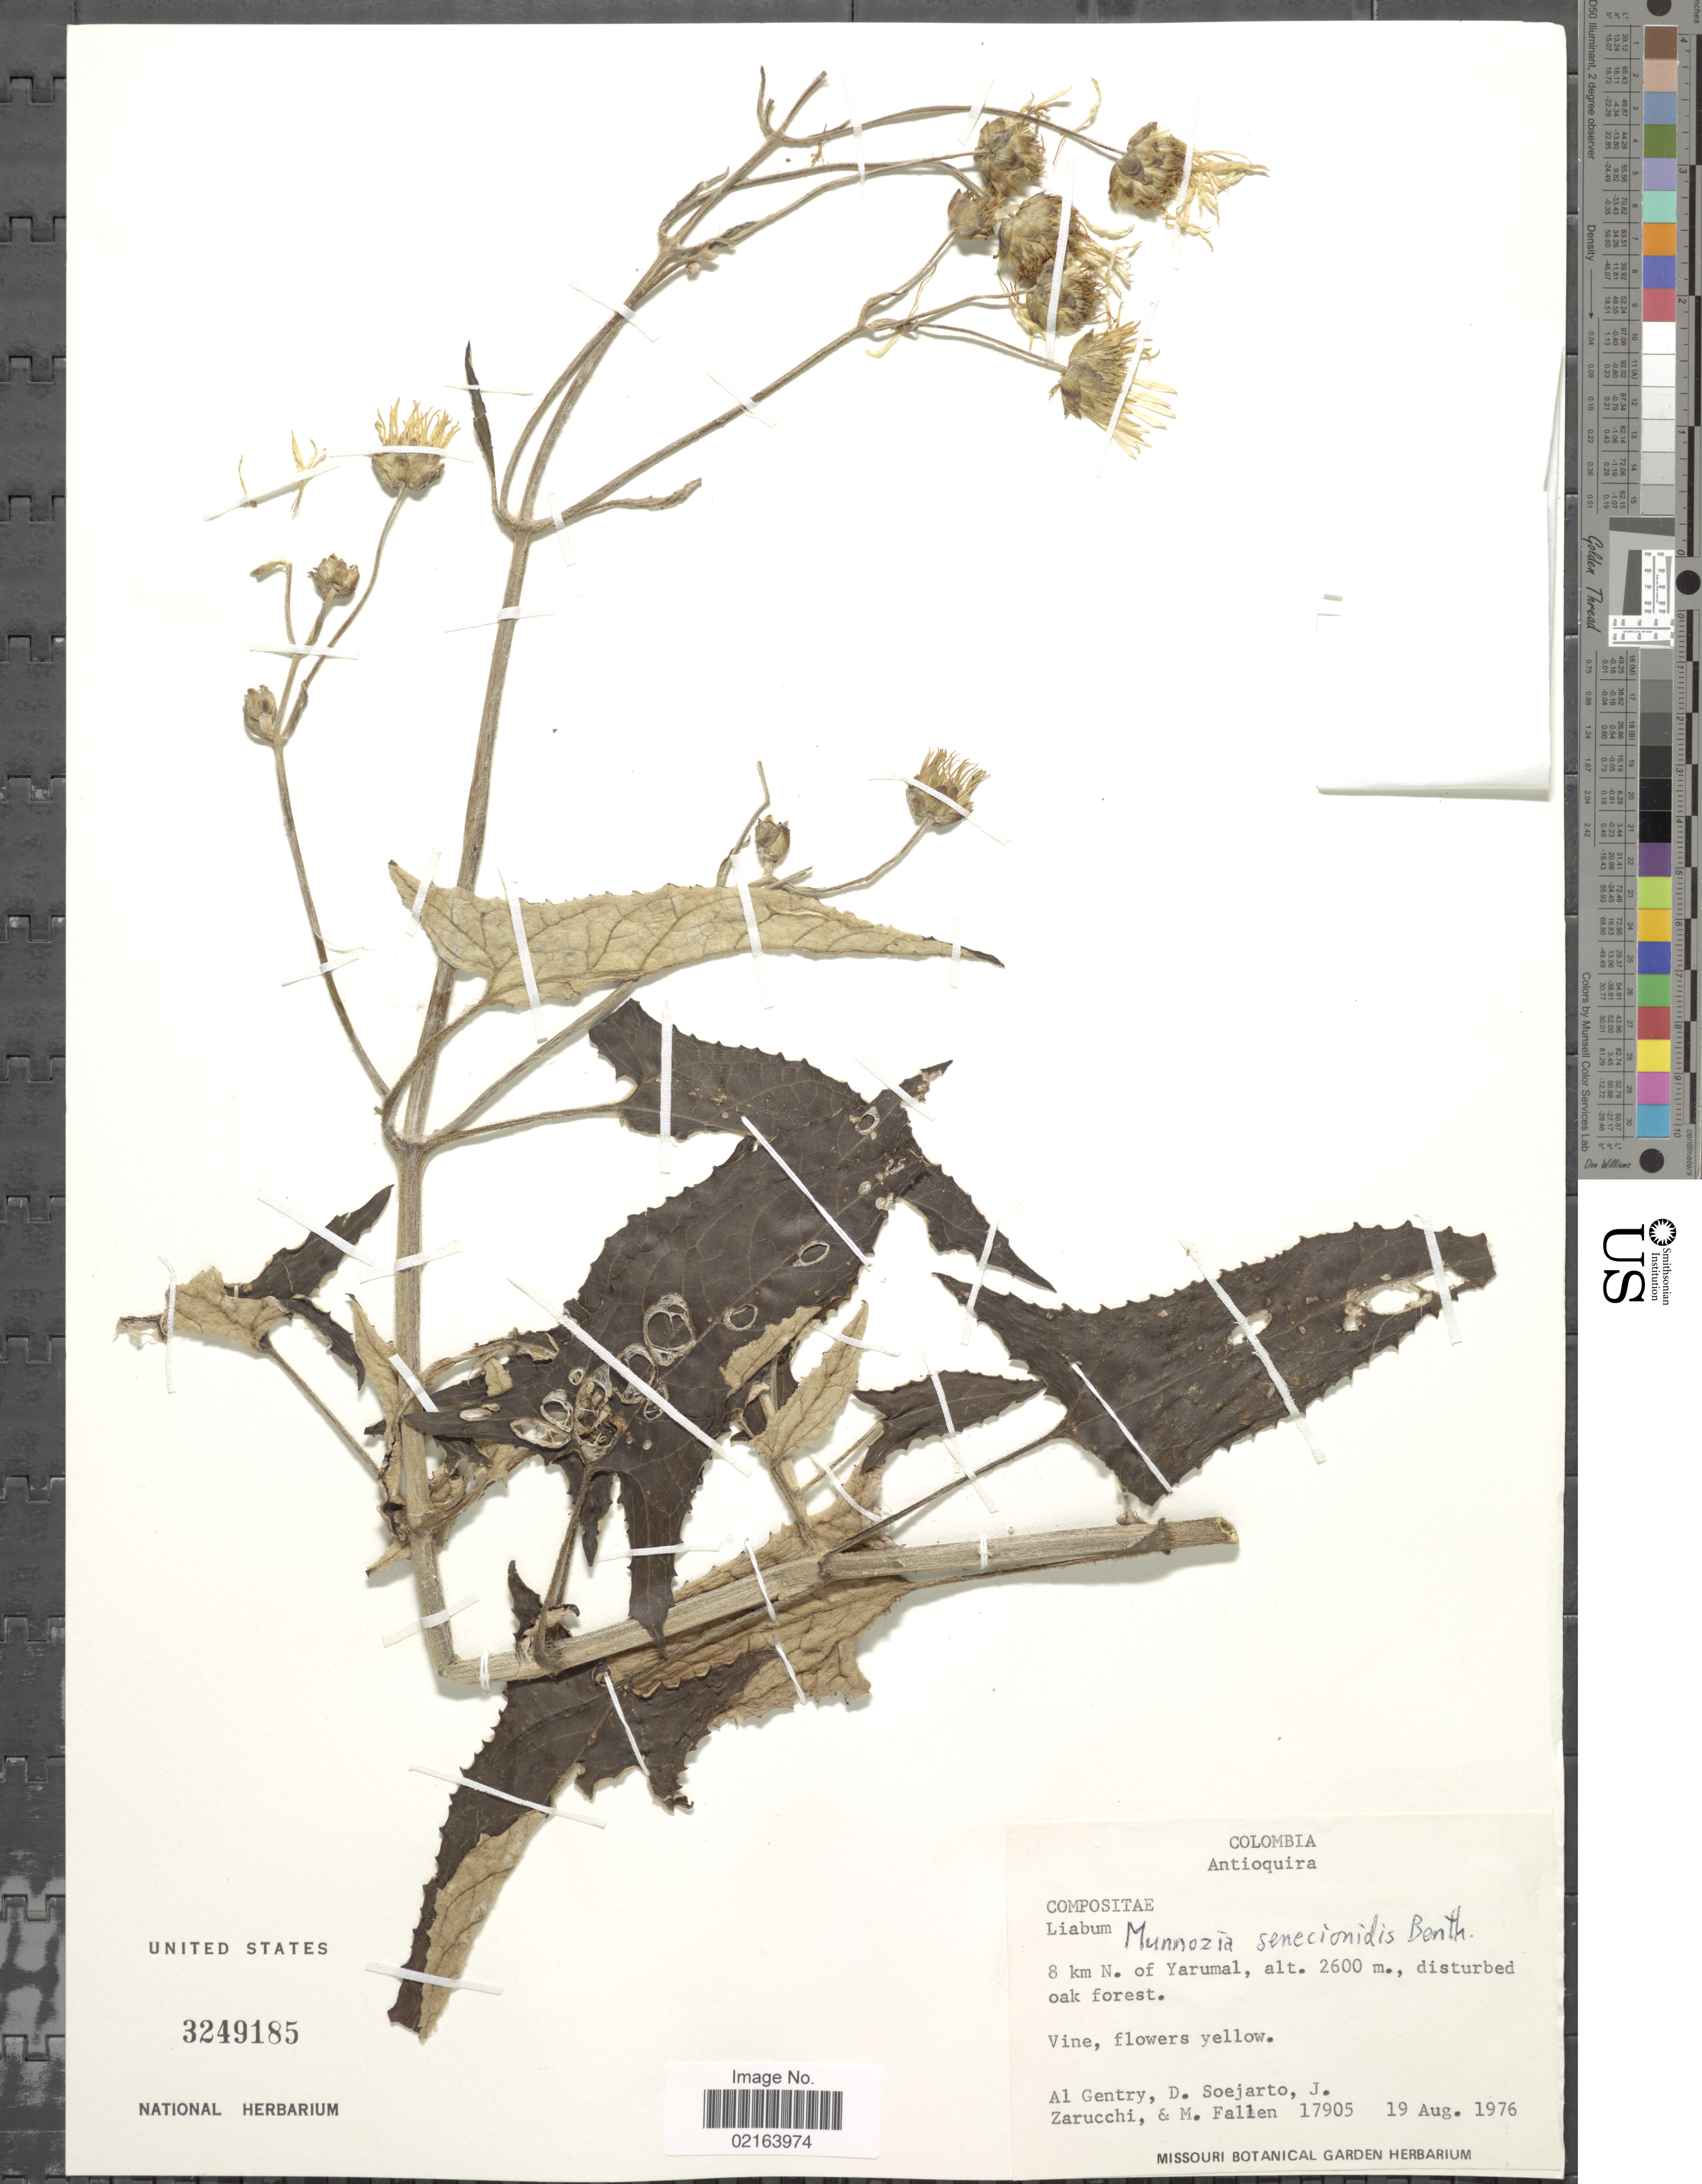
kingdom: Plantae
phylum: Tracheophyta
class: Magnoliopsida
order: Asterales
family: Asteraceae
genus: Munnozia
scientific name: Munnozia senecionidis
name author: Benth.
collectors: A. H. Gentry, D. Soejarto, J. L. Zarucchi & M. Fallen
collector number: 17905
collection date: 1976-08-19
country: Colombia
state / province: Antioquia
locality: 8 km N. of Yarmal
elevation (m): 2600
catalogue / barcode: US 3249185